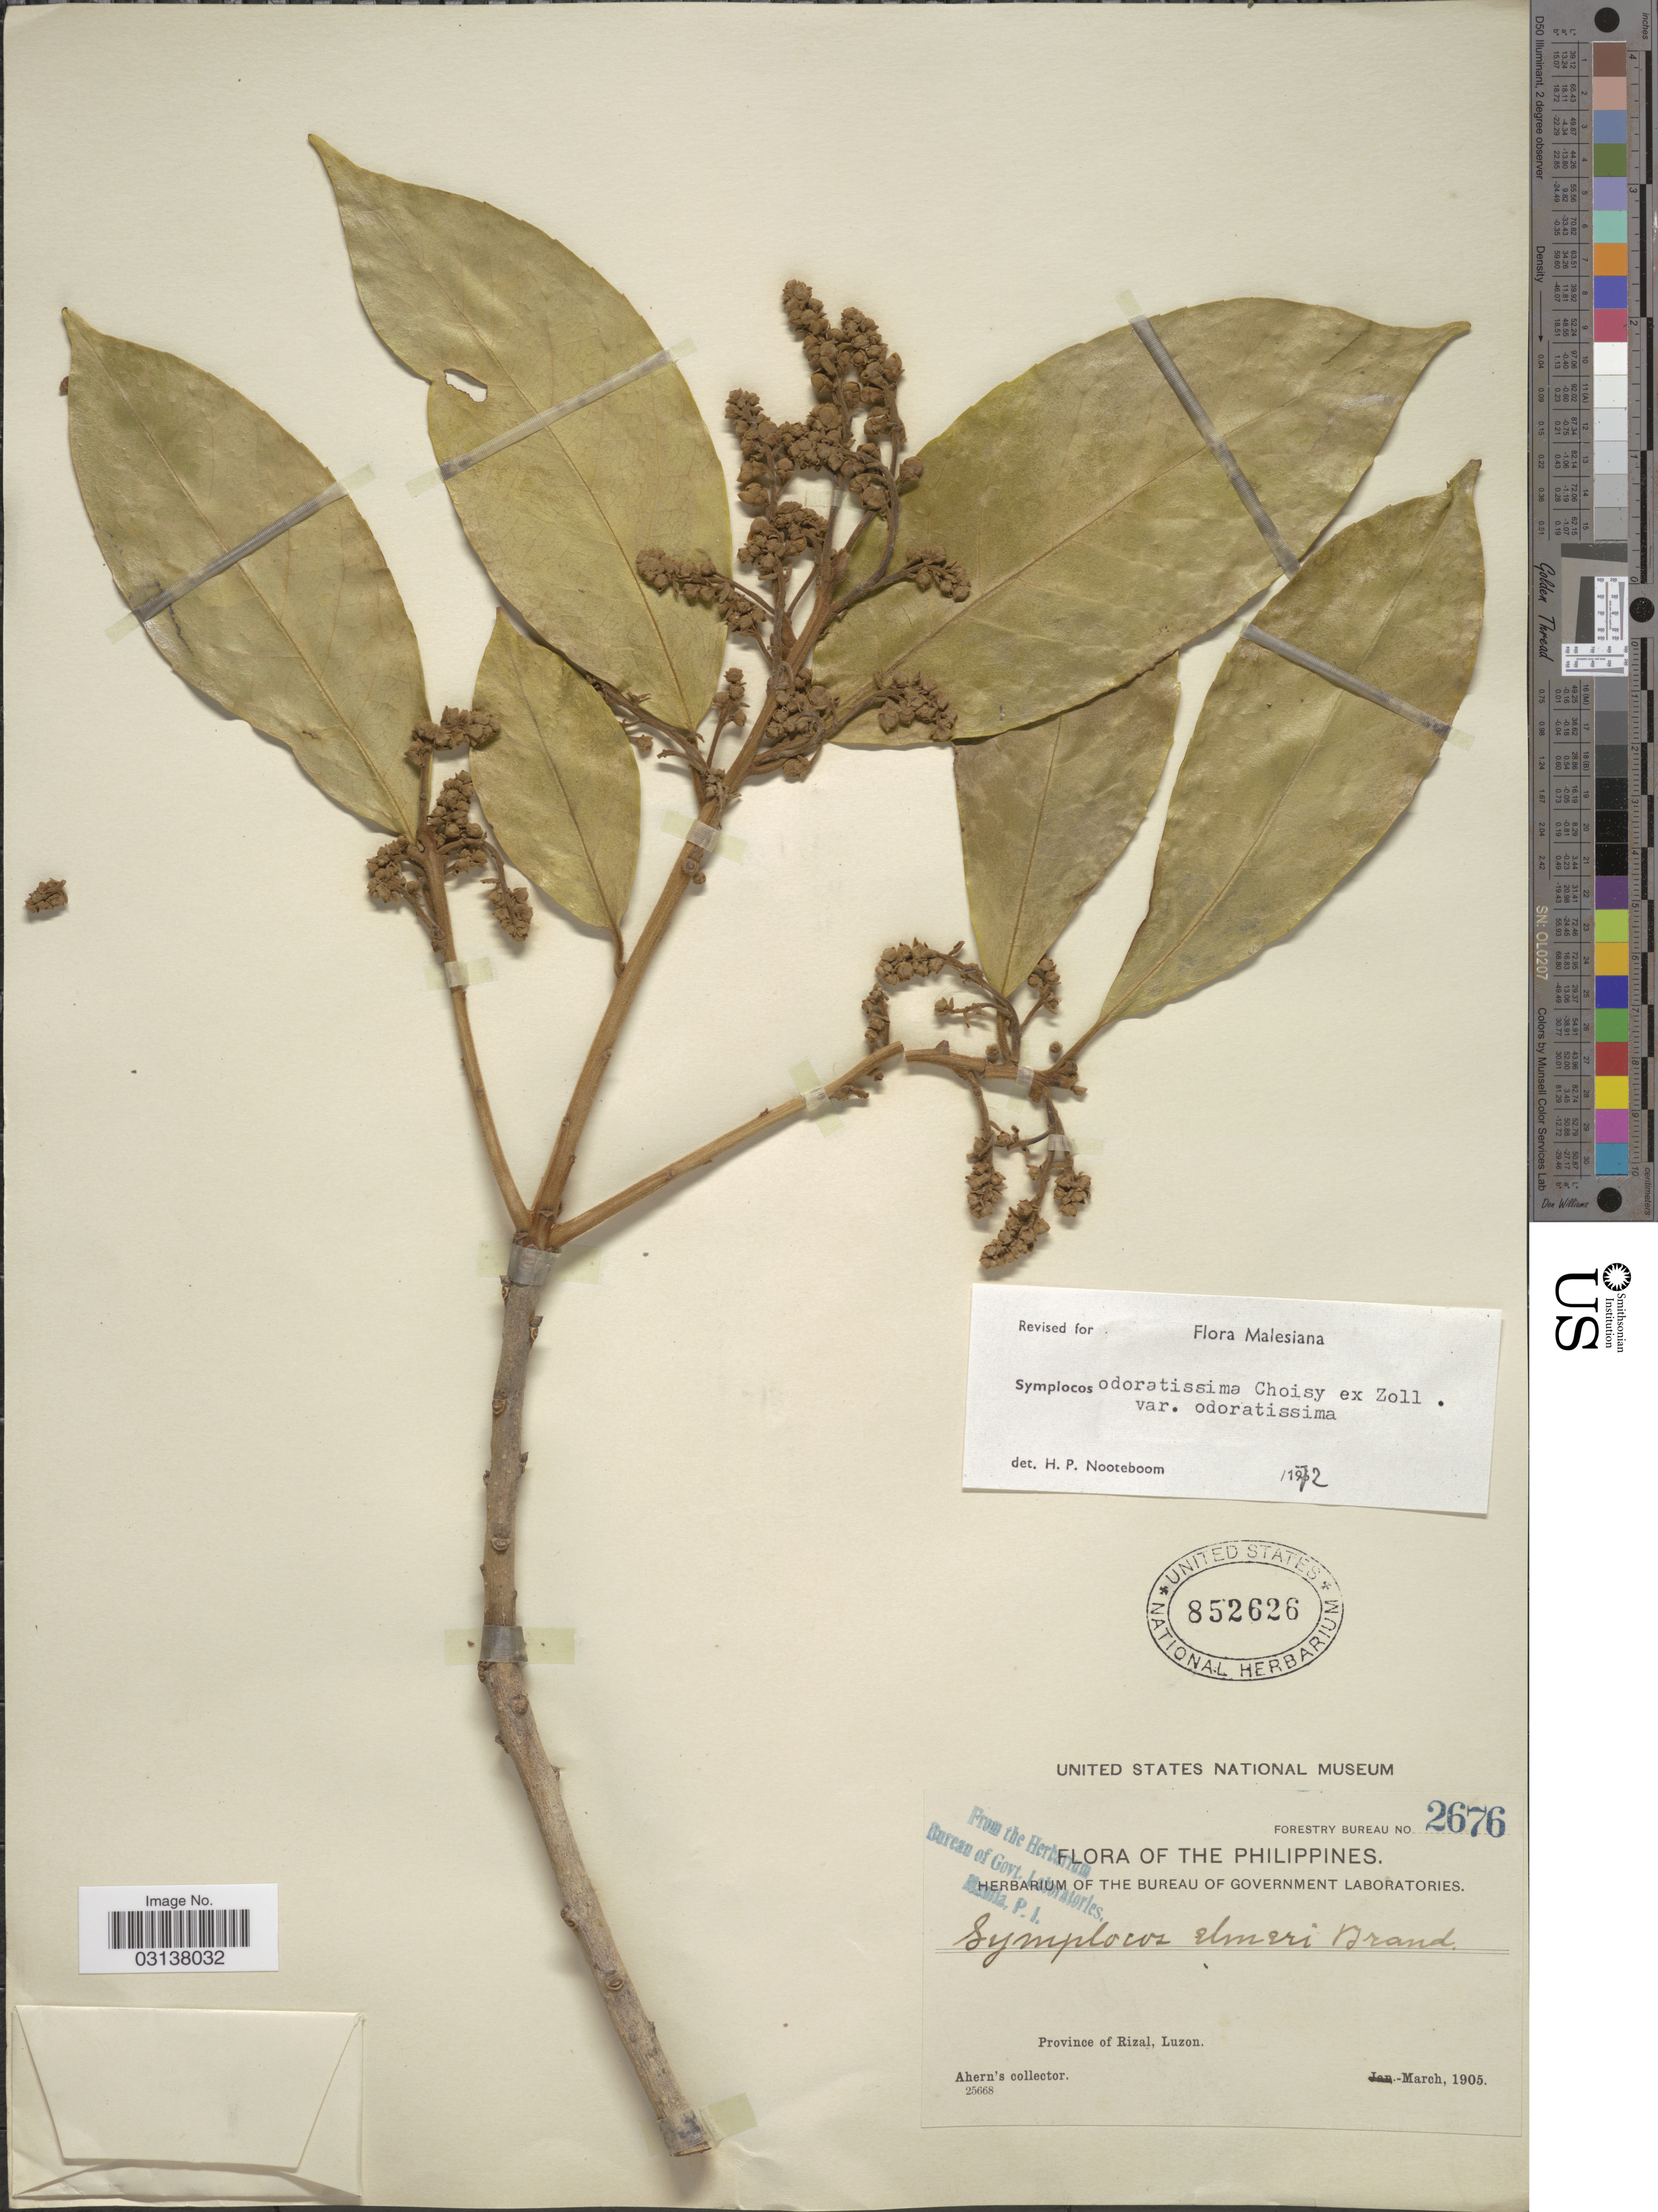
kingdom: Plantae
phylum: Tracheophyta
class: Magnoliopsida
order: Ericales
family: Symplocaceae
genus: Symplocos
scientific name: Symplocos odoratissima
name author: (Blume) Choisy ex Zoll.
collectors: Ahern's collector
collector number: Forestry Bureau 2676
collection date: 1905-03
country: Philippines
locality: The Philippines. Province of Rizal, Luzon.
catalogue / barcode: US 852626